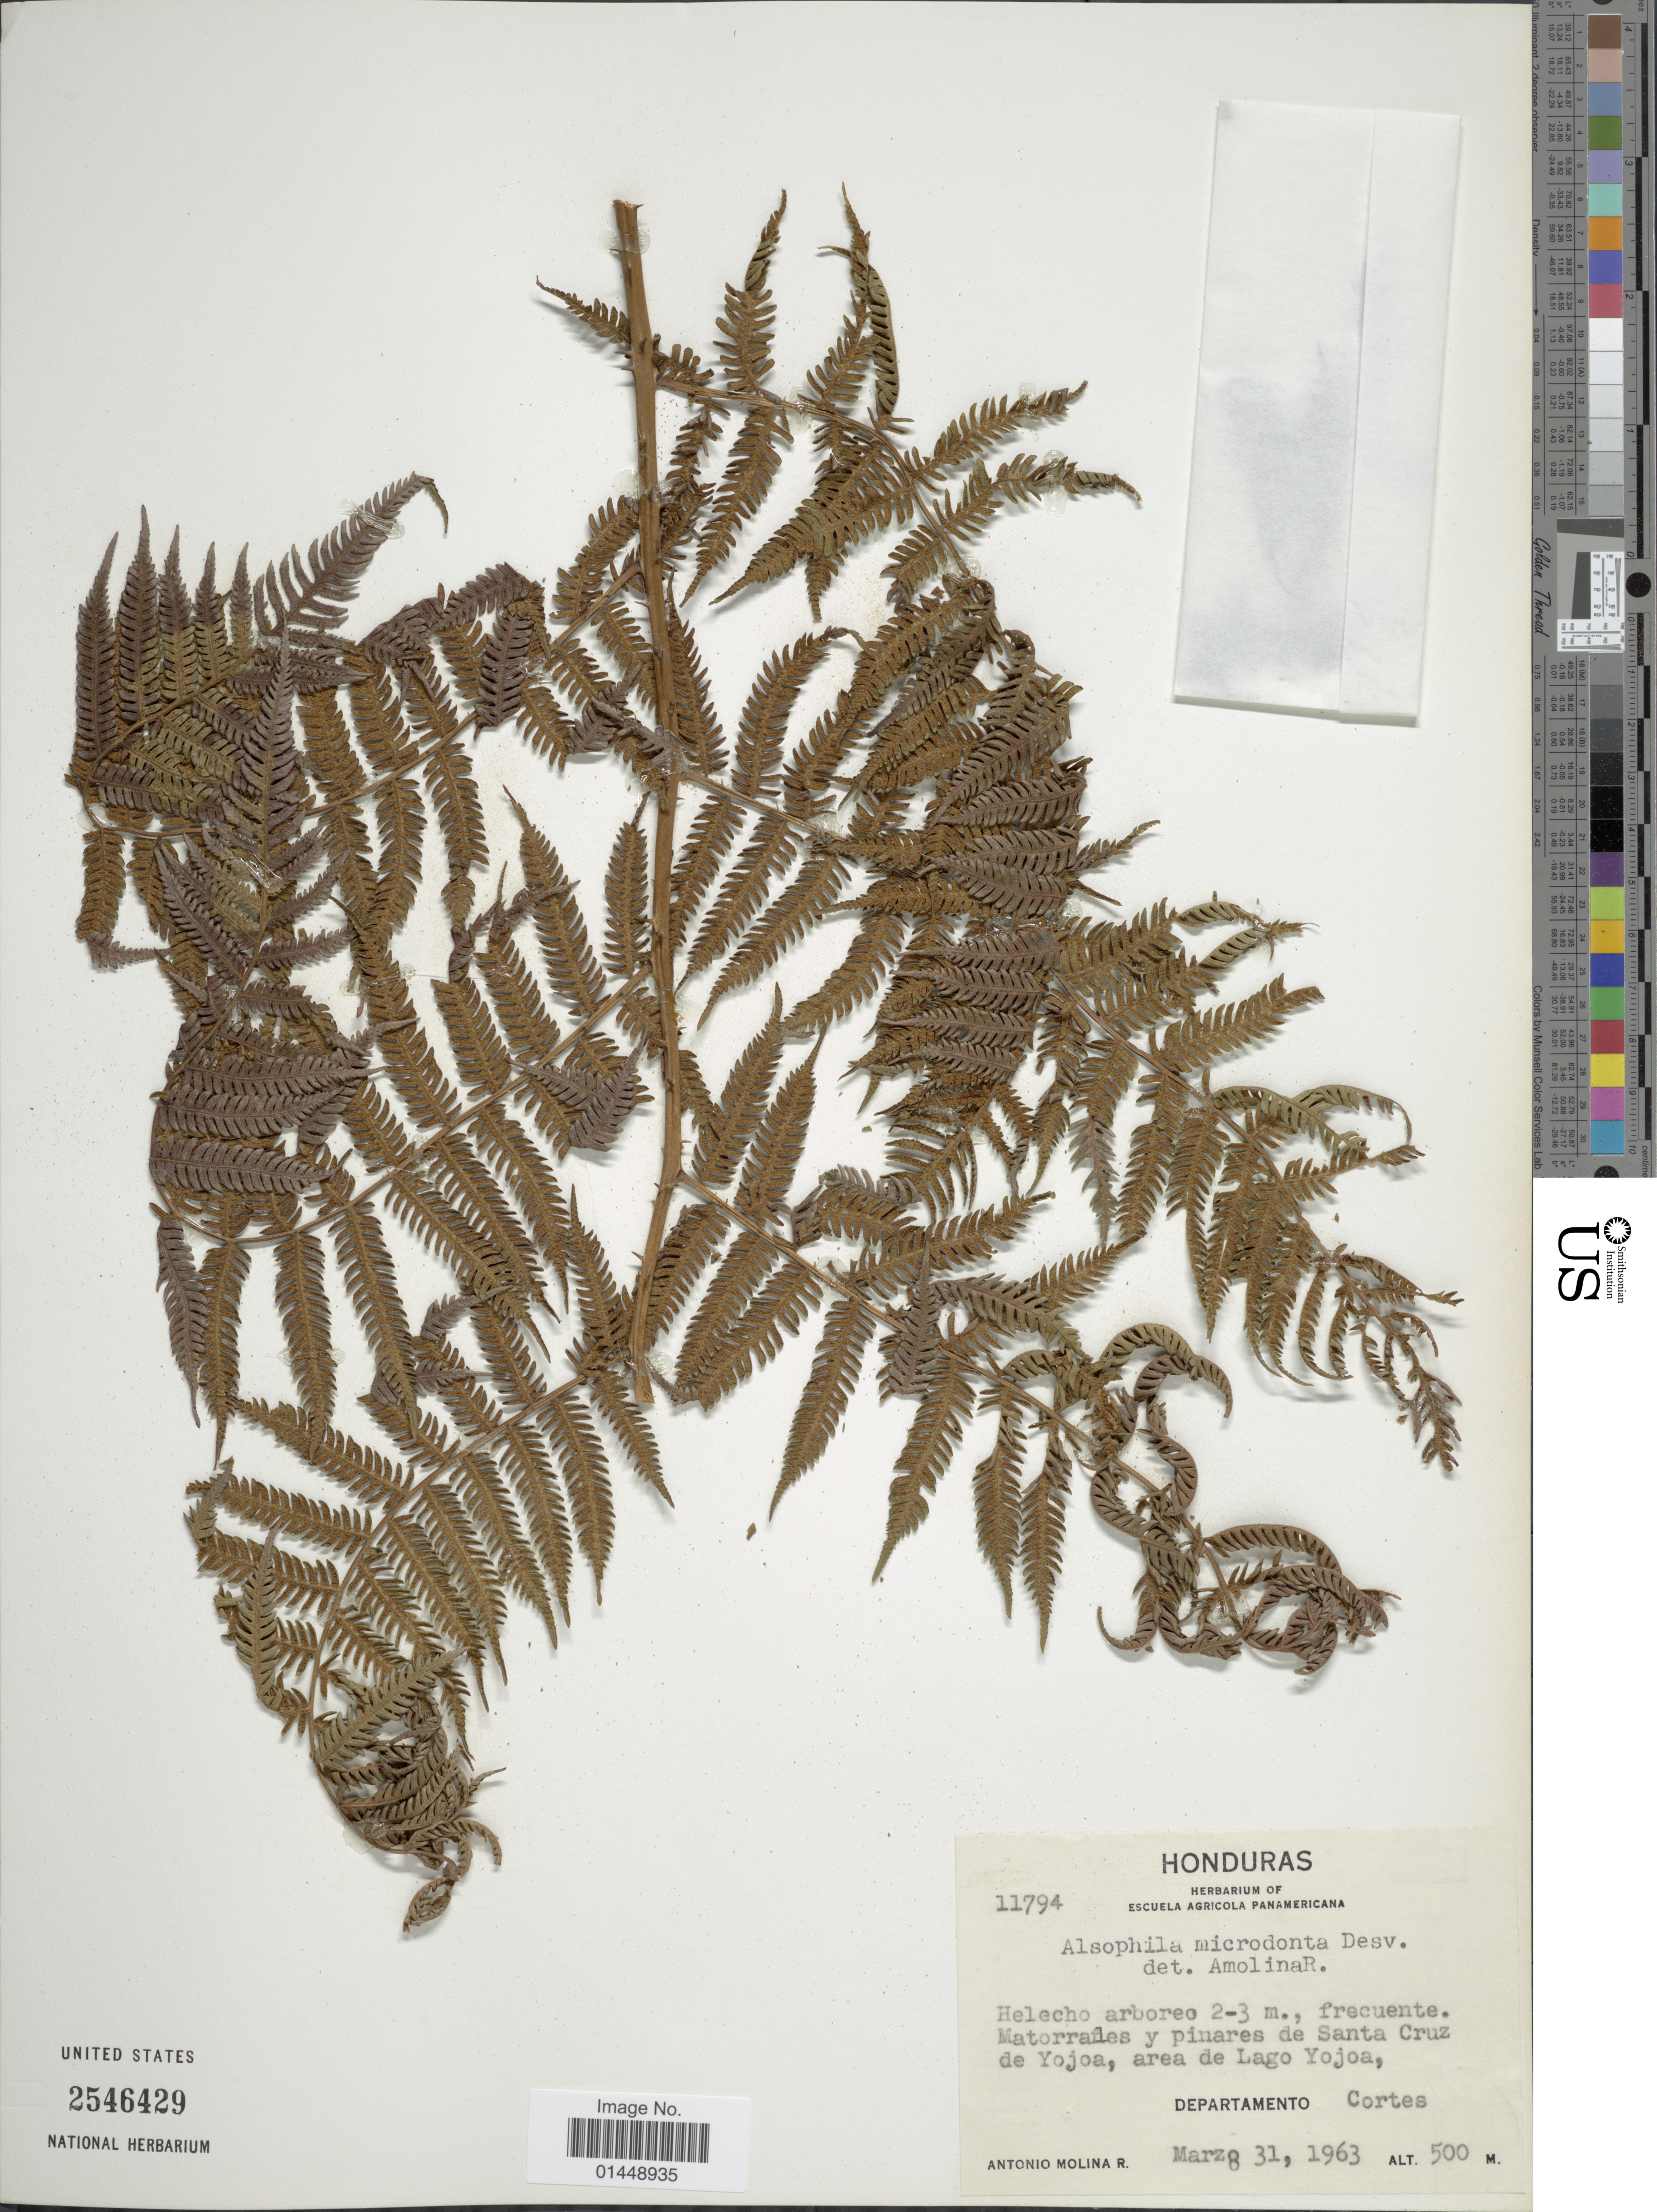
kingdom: Plantae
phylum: Tracheophyta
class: Polypodiopsida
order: Cyatheales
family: Cyatheaceae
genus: Cyathea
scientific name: Cyathea microdonta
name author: (Desv.) Domin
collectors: A. Molina R.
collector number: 11794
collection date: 1963-03-31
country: Honduras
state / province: Cortés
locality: Matorrales y pinares de Santa Cruz de Yojoa, area de Lago Yojoa, Departamento Cortes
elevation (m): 500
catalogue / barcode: US 2546429